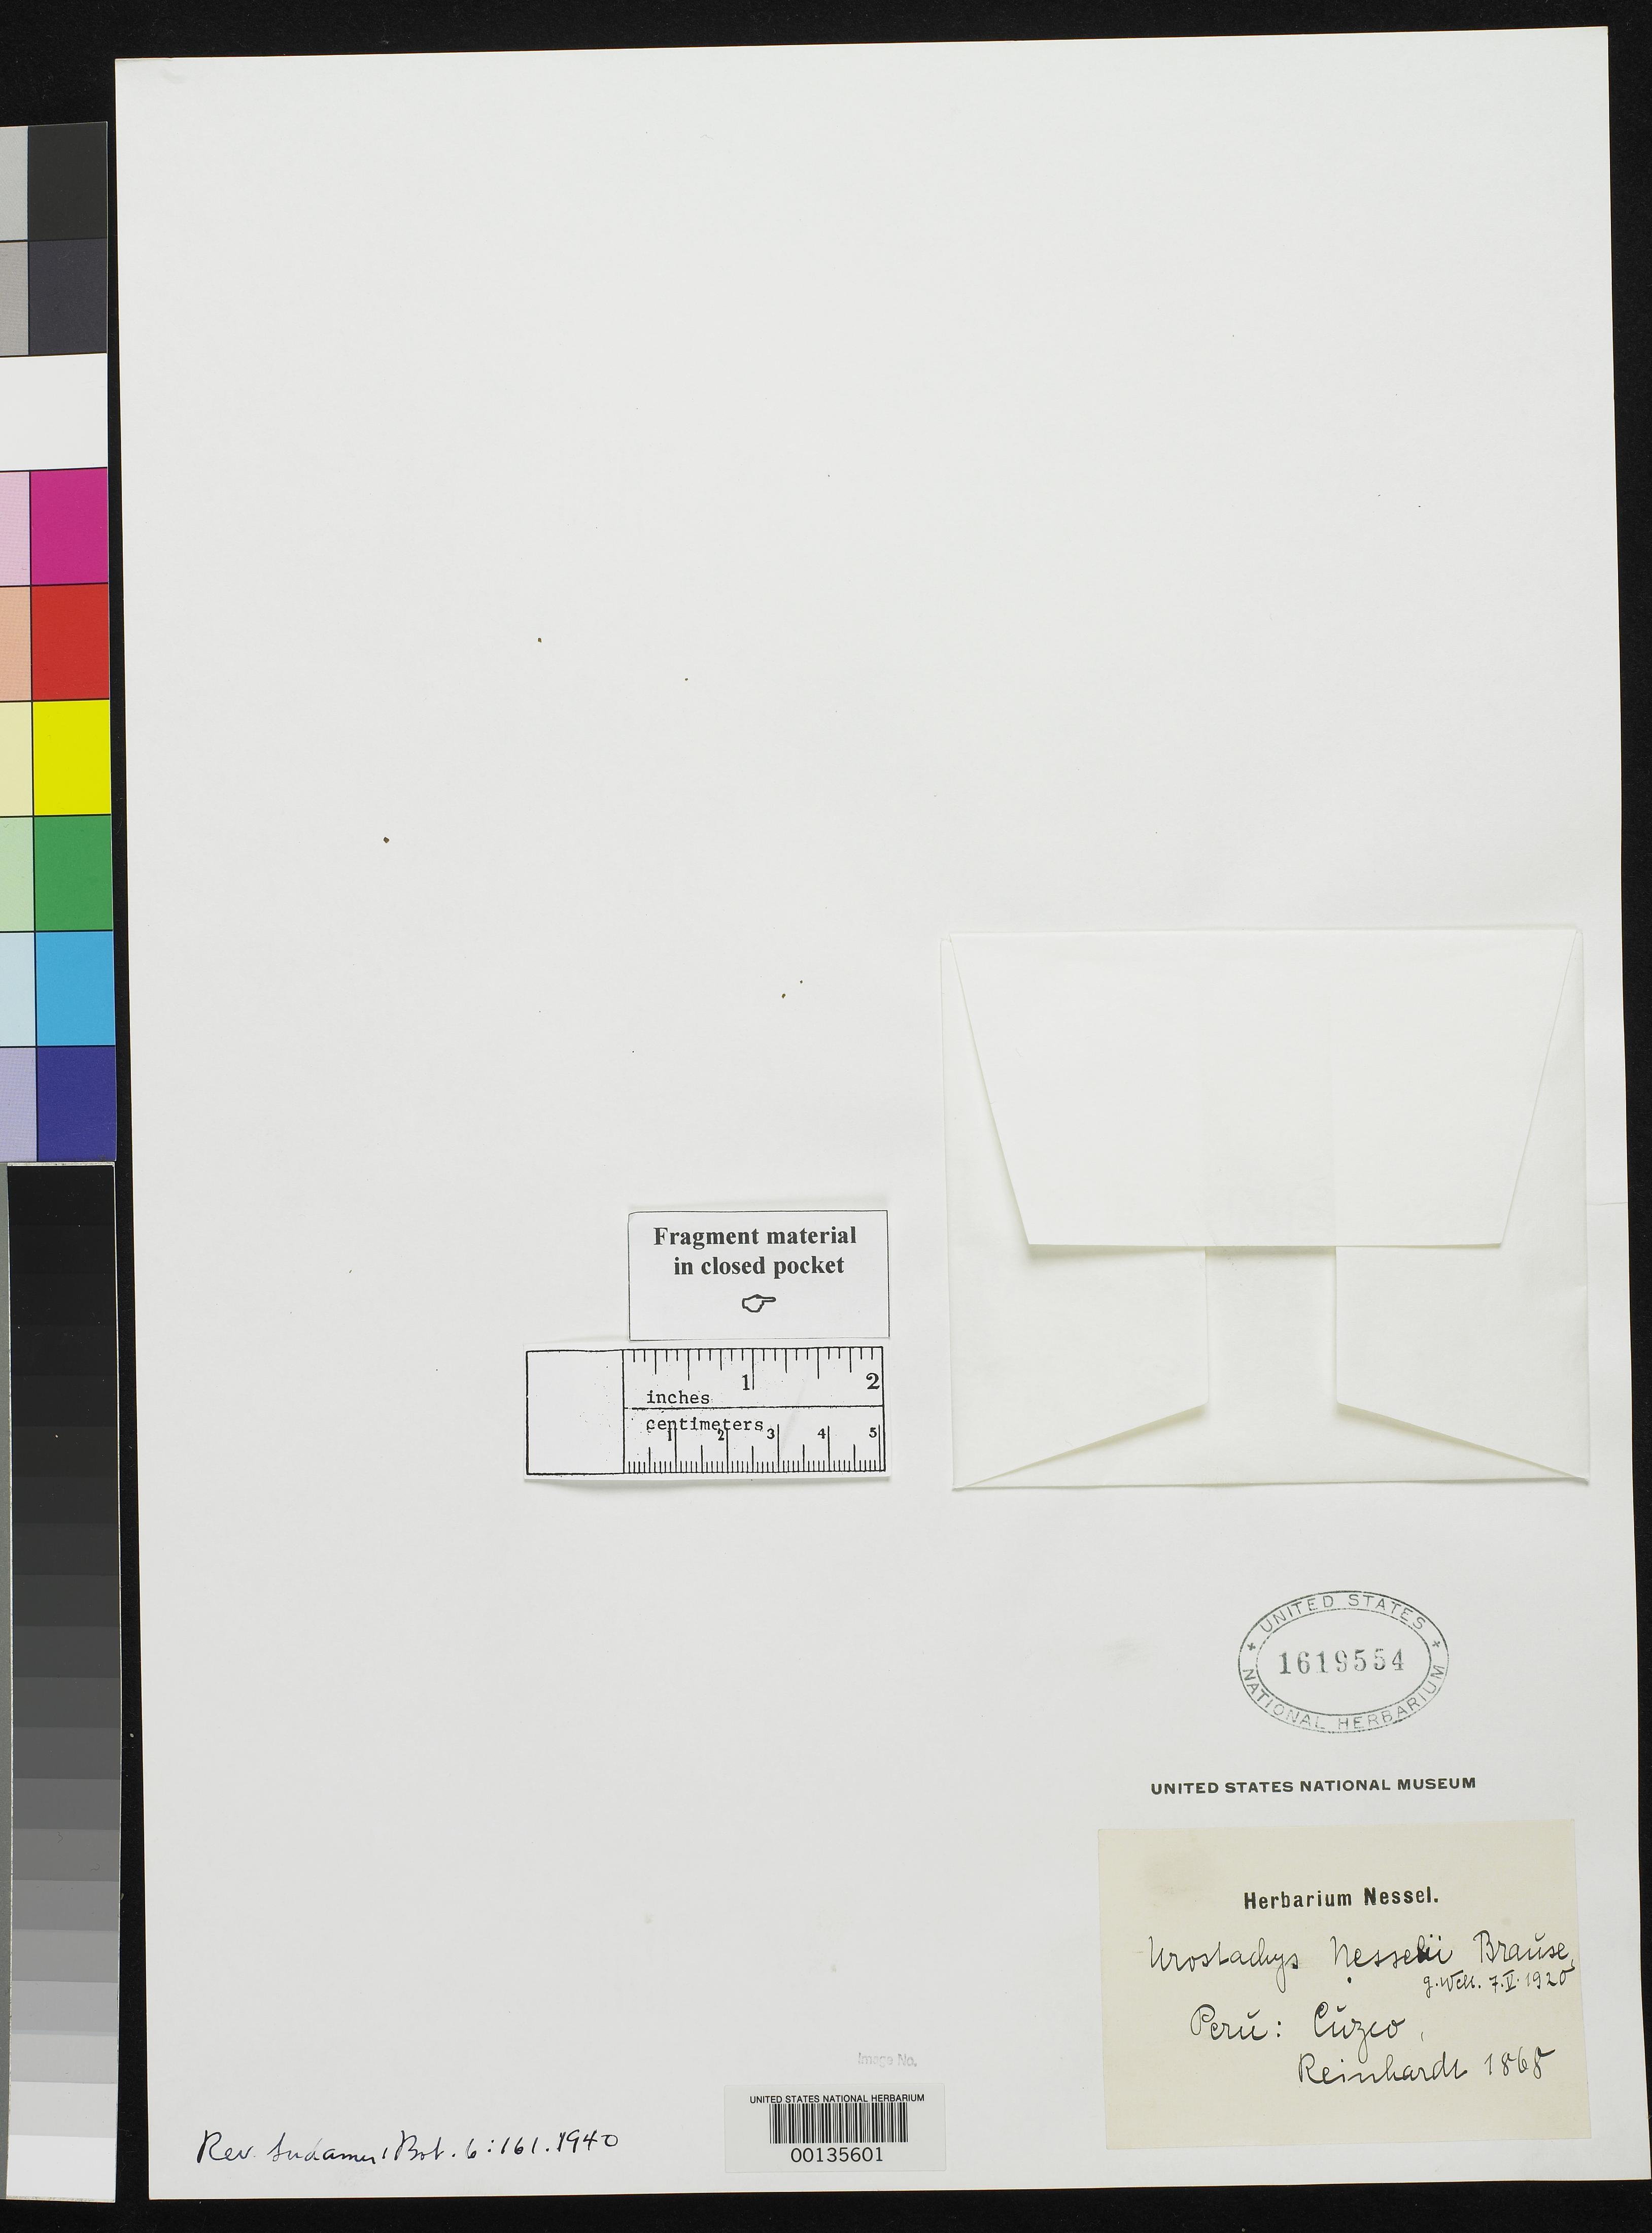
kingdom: Plantae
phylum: Tracheophyta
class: Lycopodiopsida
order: Lycopodiales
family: Lycopodiaceae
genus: Urostachys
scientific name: Urostachys nesselii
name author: Brause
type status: Type Fragment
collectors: -. Reinhardt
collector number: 1868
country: Peru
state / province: Cusco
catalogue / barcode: US 1619554